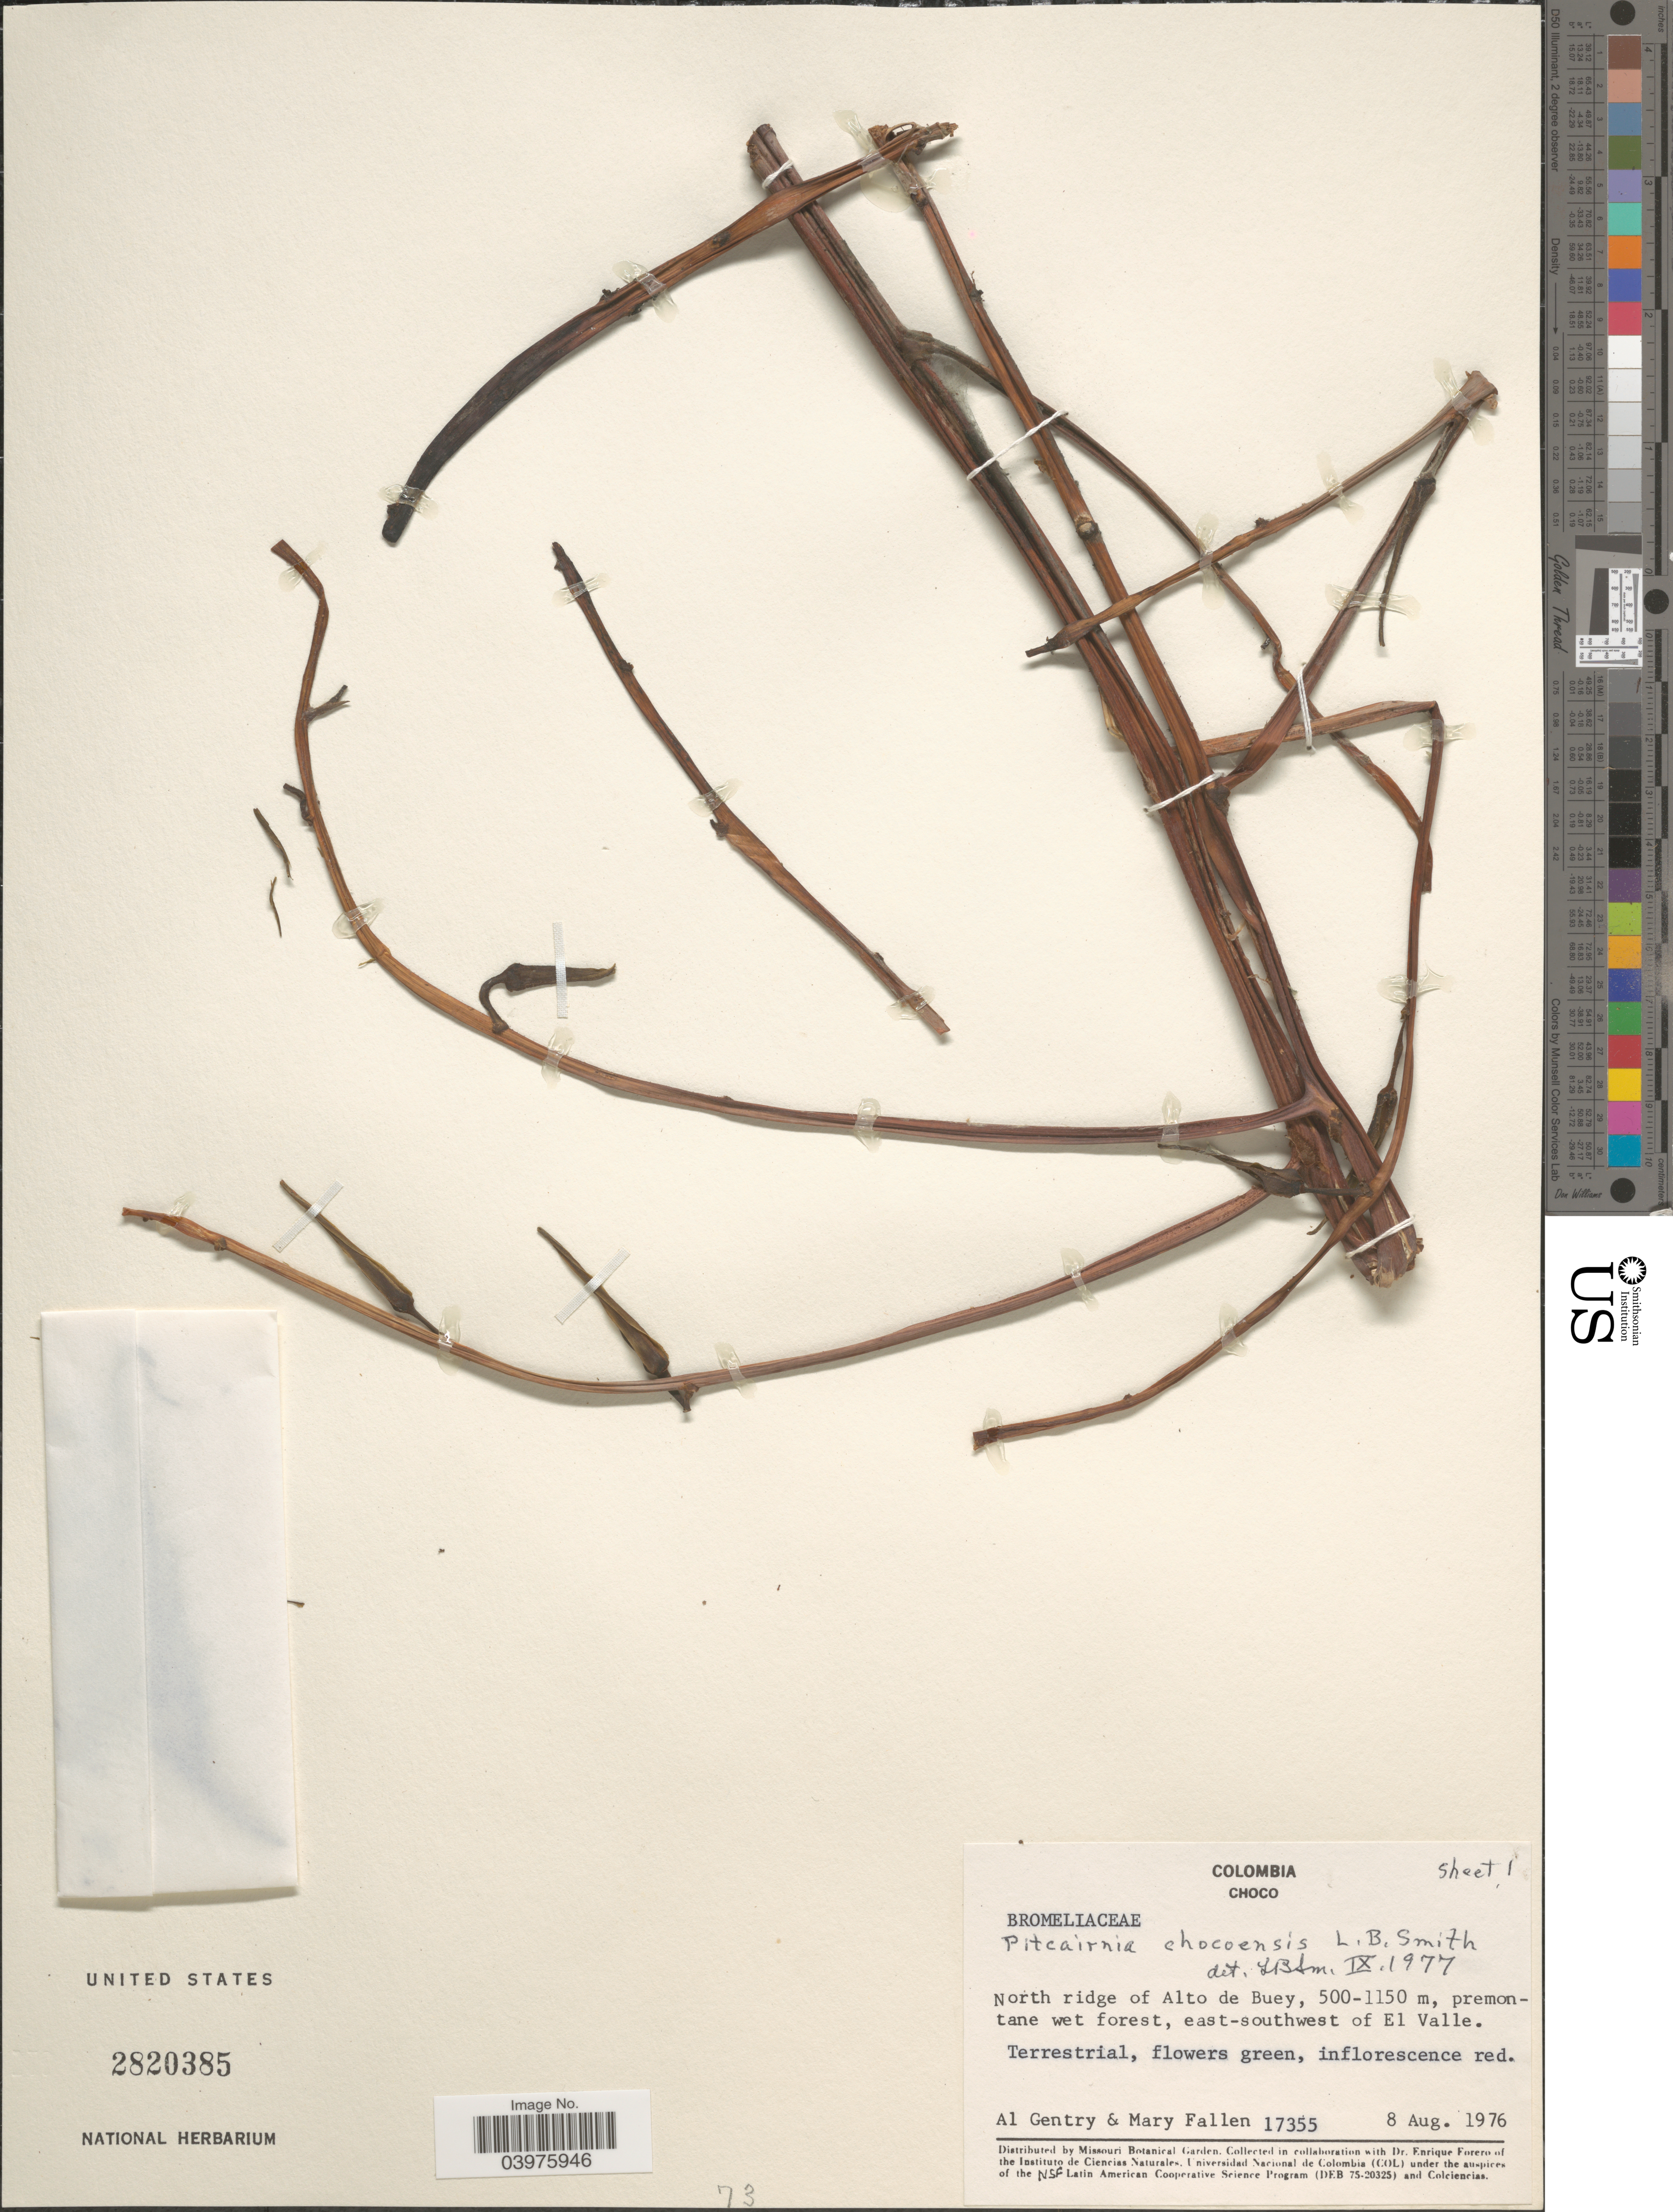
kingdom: Plantae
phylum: Tracheophyta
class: Liliopsida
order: Poales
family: Bromeliaceae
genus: Pitcairnia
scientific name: Pitcairnia chocoensis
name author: L.B. Sm.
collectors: A. H. Gentry & M. Fallen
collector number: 17355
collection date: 1976-08-08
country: Colombia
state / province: Chocó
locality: North ridge of Alto de Buey, premontane wet forest, east-southwest of El Valle.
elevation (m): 500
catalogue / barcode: US 2820385